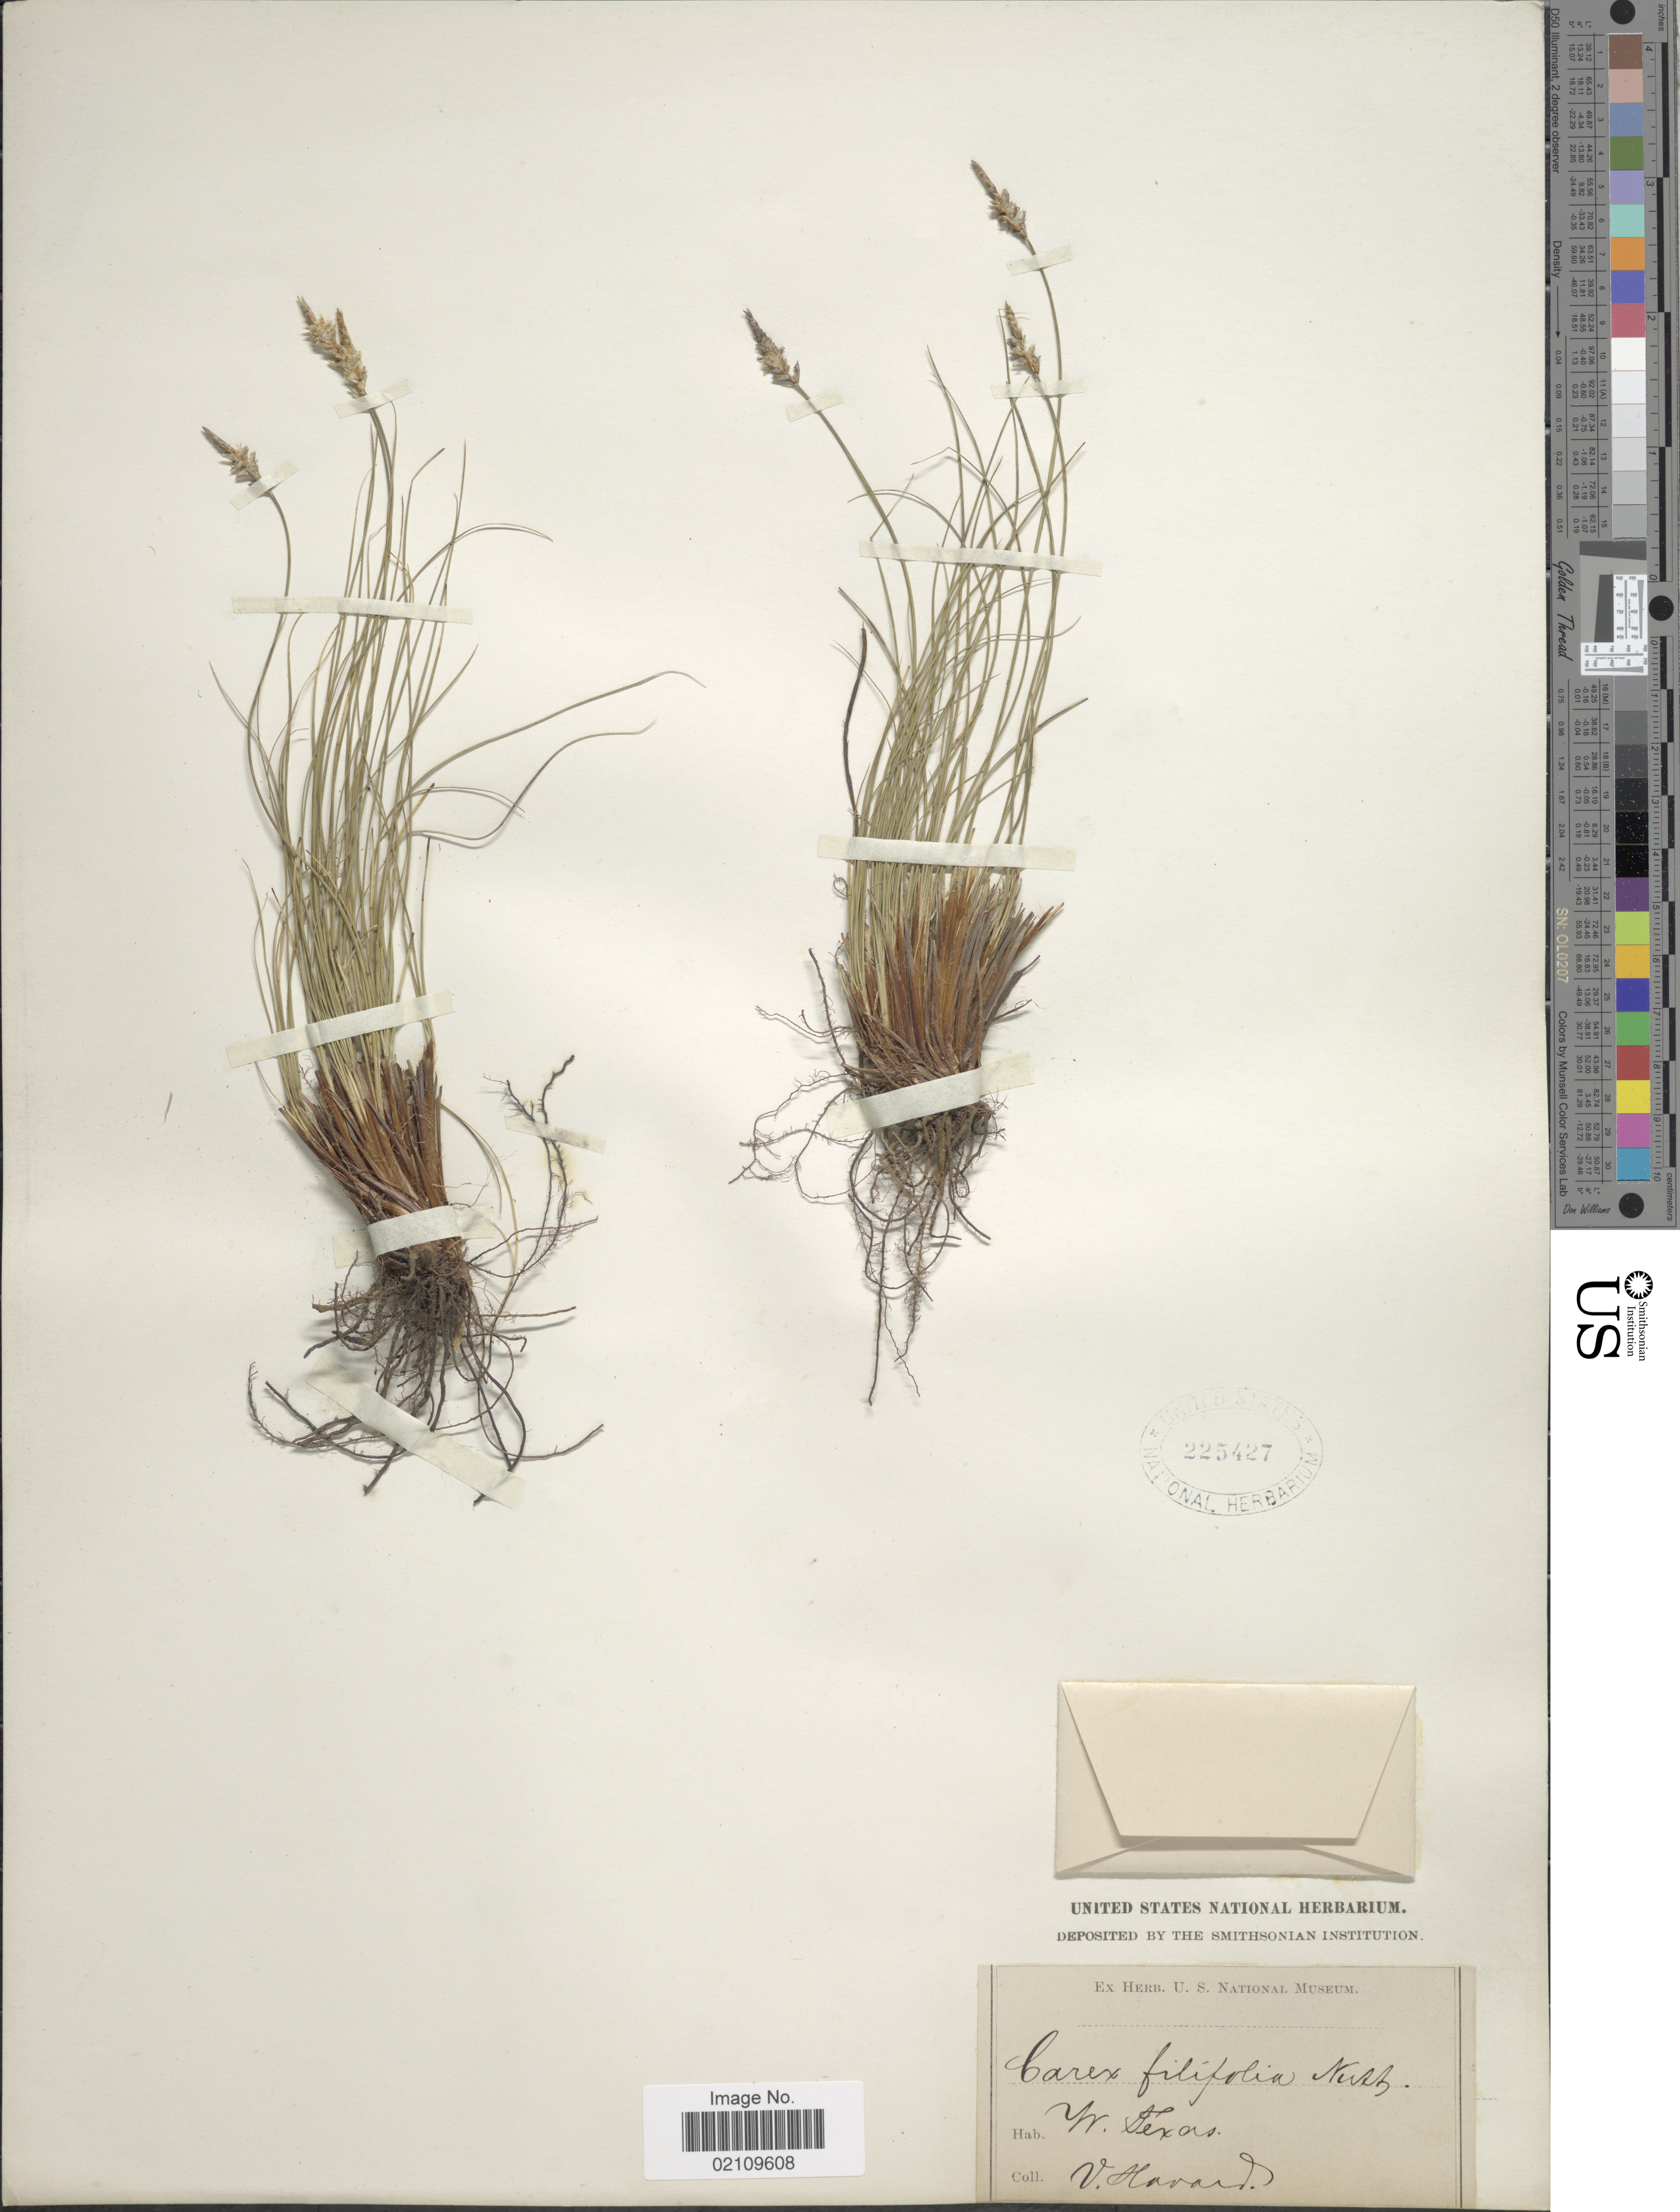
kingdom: Plantae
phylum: Tracheophyta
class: Liliopsida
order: Poales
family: Cyperaceae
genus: Carex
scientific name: Carex filifolia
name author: Nutt.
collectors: V. Havard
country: United States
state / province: Texas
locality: W. Texas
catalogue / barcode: US 225427